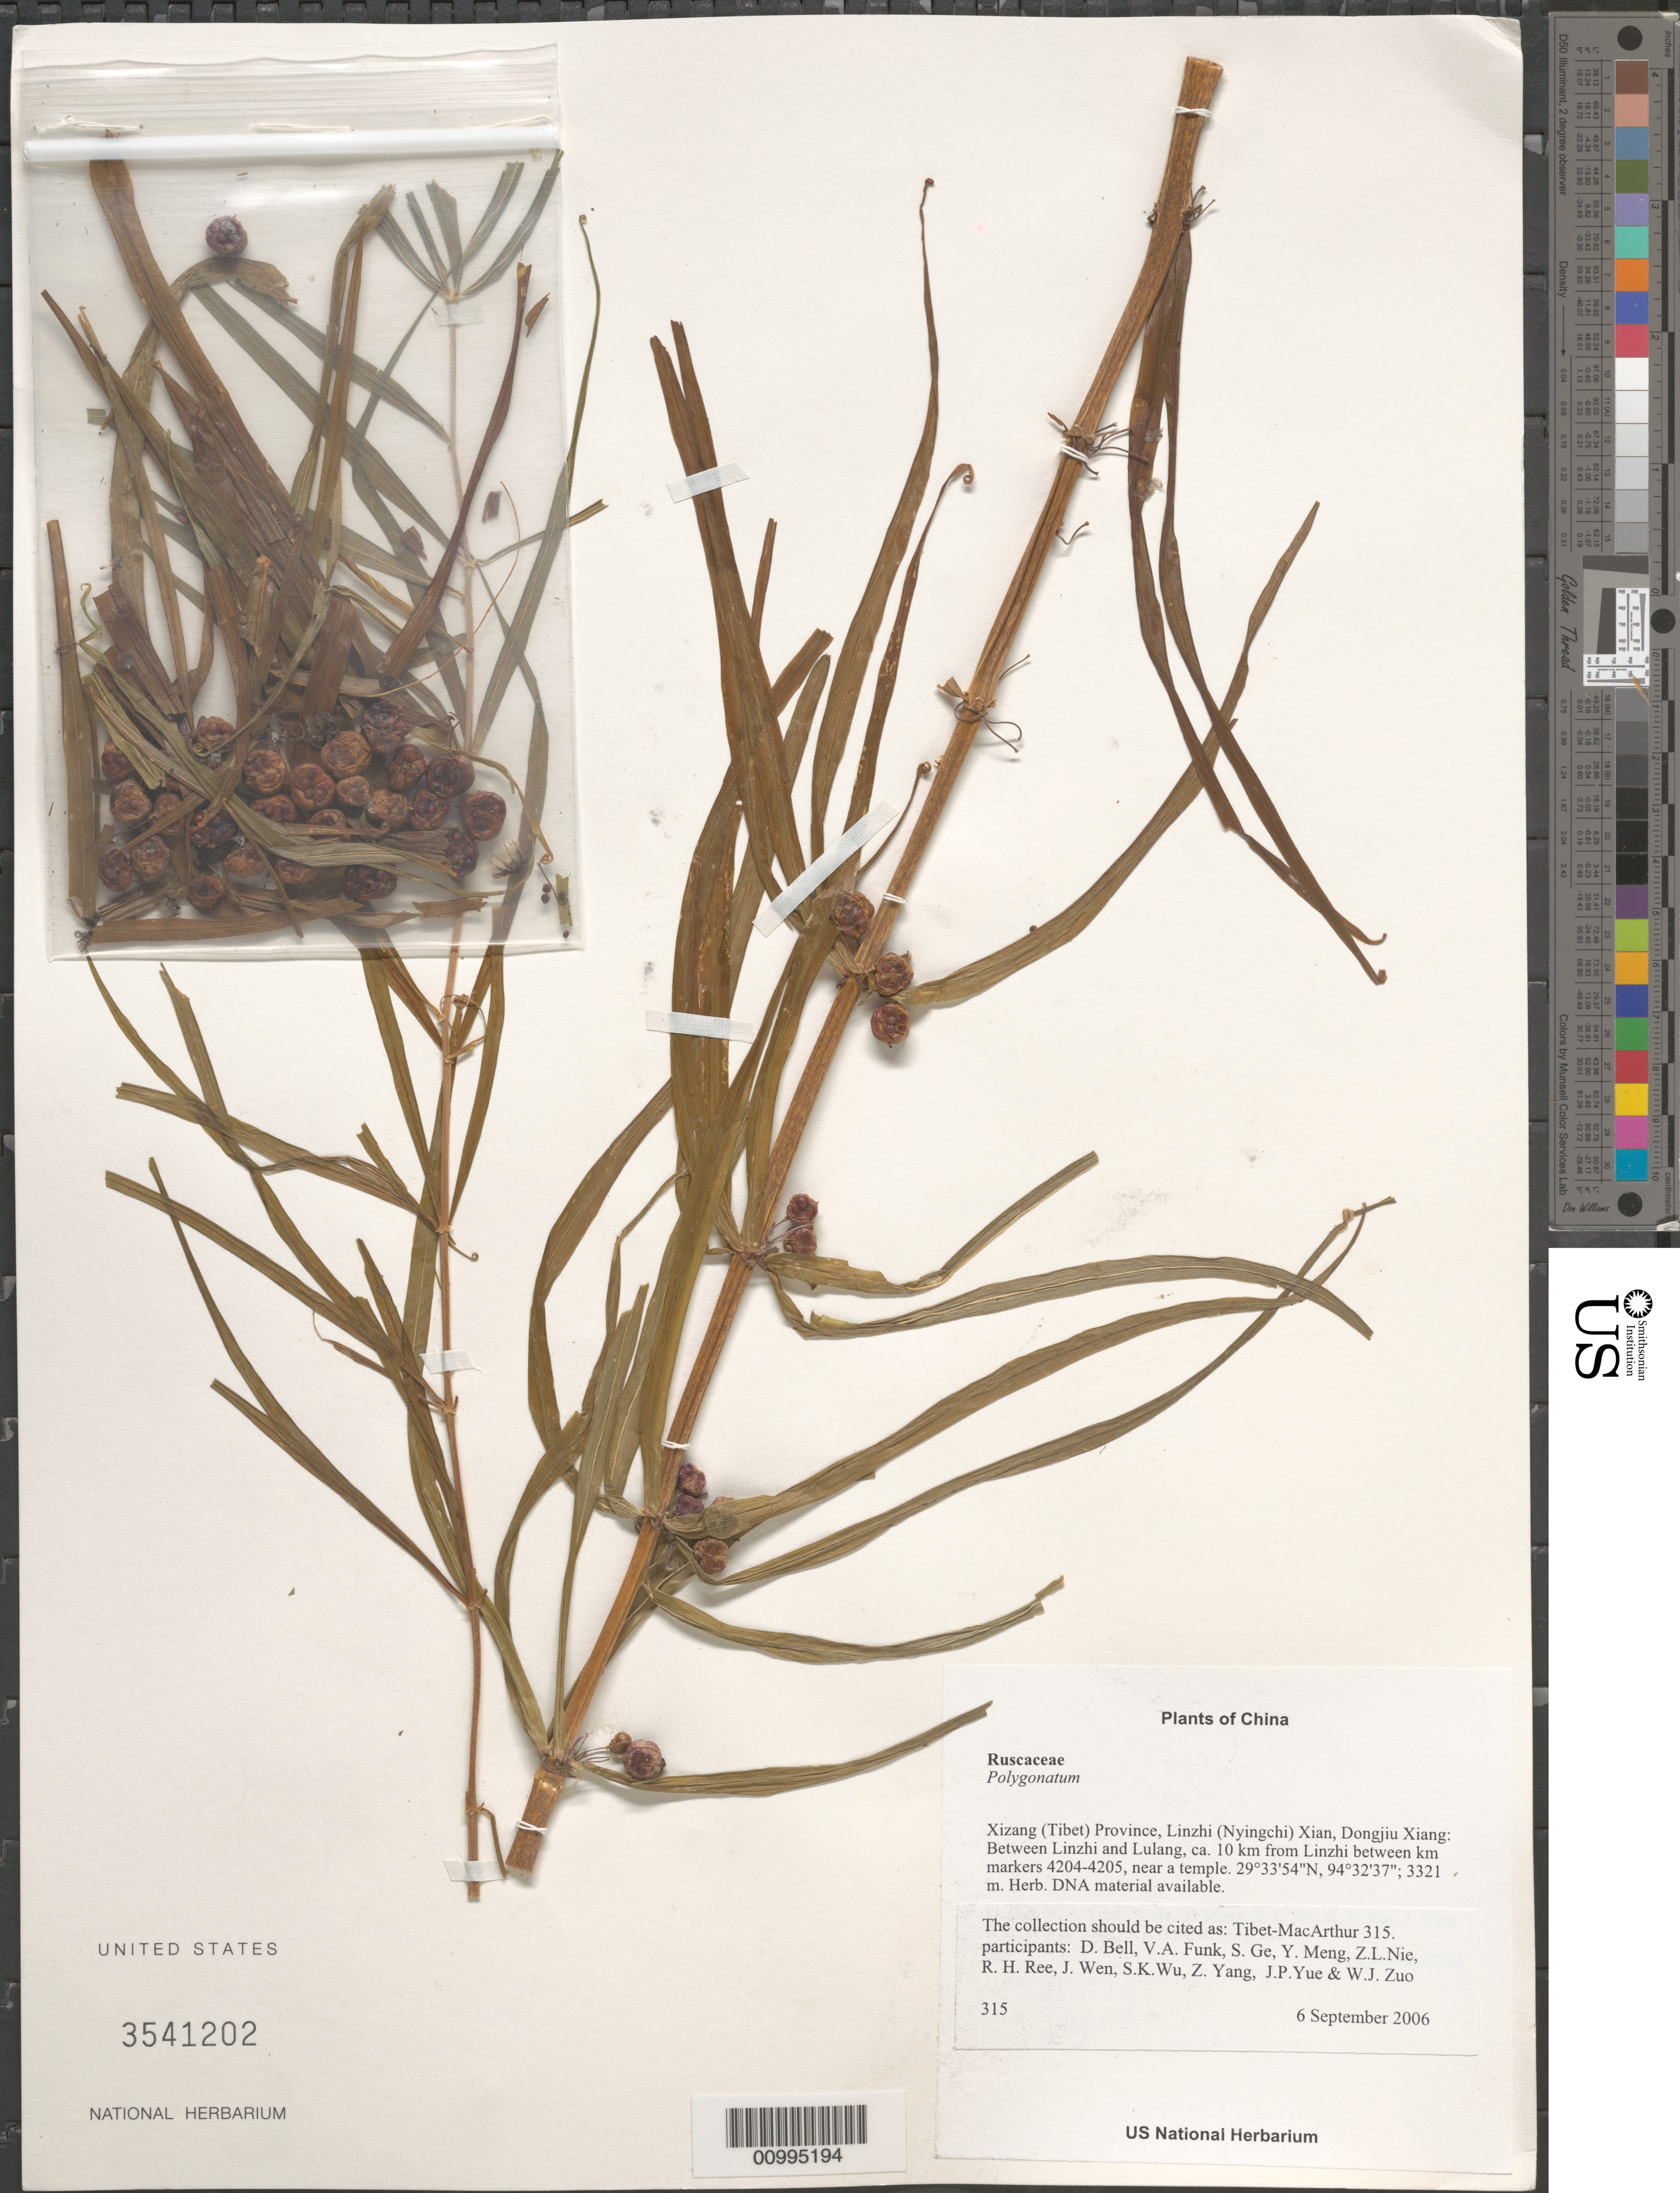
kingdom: Plantae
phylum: Tracheophyta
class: Liliopsida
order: Asparagales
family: Asparagaceae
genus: Polygonatum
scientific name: Polygonatum sp.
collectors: Tibet-MacArthur, D. A. Bell, V. Funk, S. Ge, Y. Meng, Z. Nie, R. Ree, J. Wen, S. K. Wu, Z. Yang, J. Yue & W. Zuo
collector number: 315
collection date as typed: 06 Sep 2006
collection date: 2006-09-06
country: China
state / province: Xizang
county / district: Linzhi (Nyingchi) Xian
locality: Dongjiu Xiang. Between Linzhi and Lulang, ca. 10 km from Linzhi between km markers 4204-4205, near a temple.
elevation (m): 3321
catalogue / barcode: US 3541202